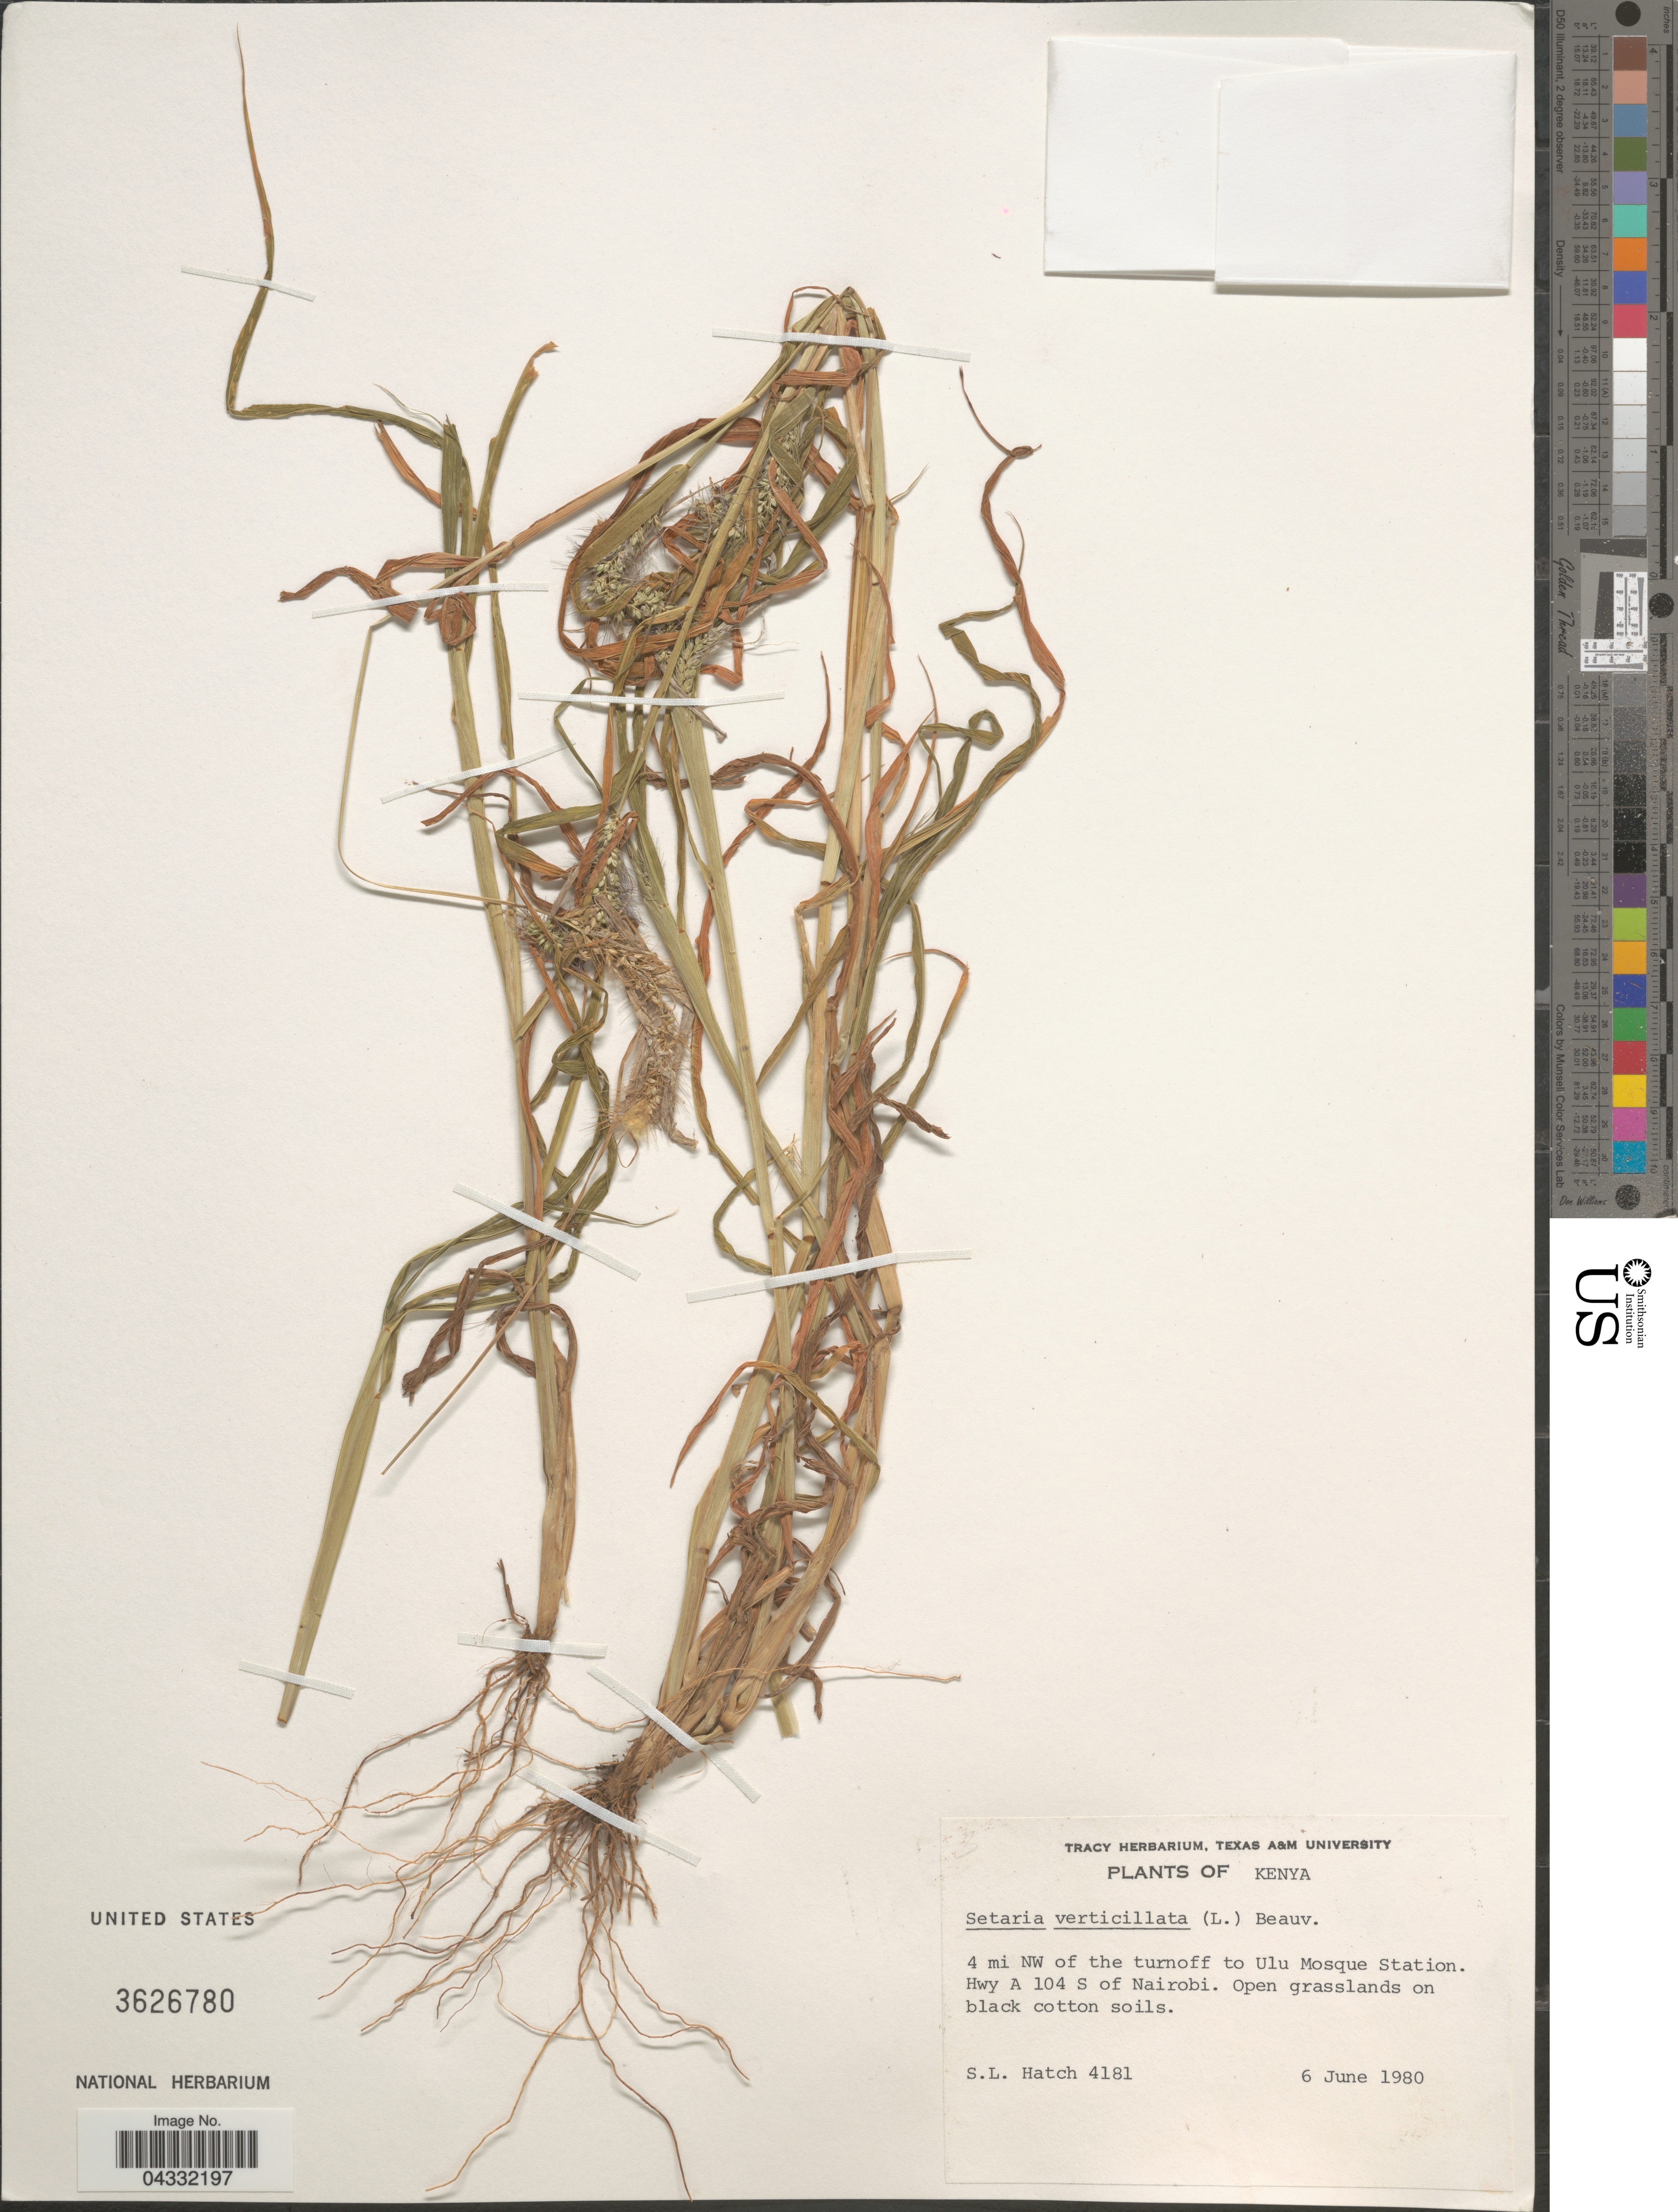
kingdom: Plantae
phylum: Tracheophyta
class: Liliopsida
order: Poales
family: Poaceae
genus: Setaria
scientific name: Setaria verticillata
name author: (L.) P. Beauv.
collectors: S. Hatch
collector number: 4181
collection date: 1980-06-06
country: Kenya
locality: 4 mi NW of the turnoff to Ulu Mosque Station. Hwy A 104 S of Nairobi. Open grasslands on black cotton soils.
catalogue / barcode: US 3626780